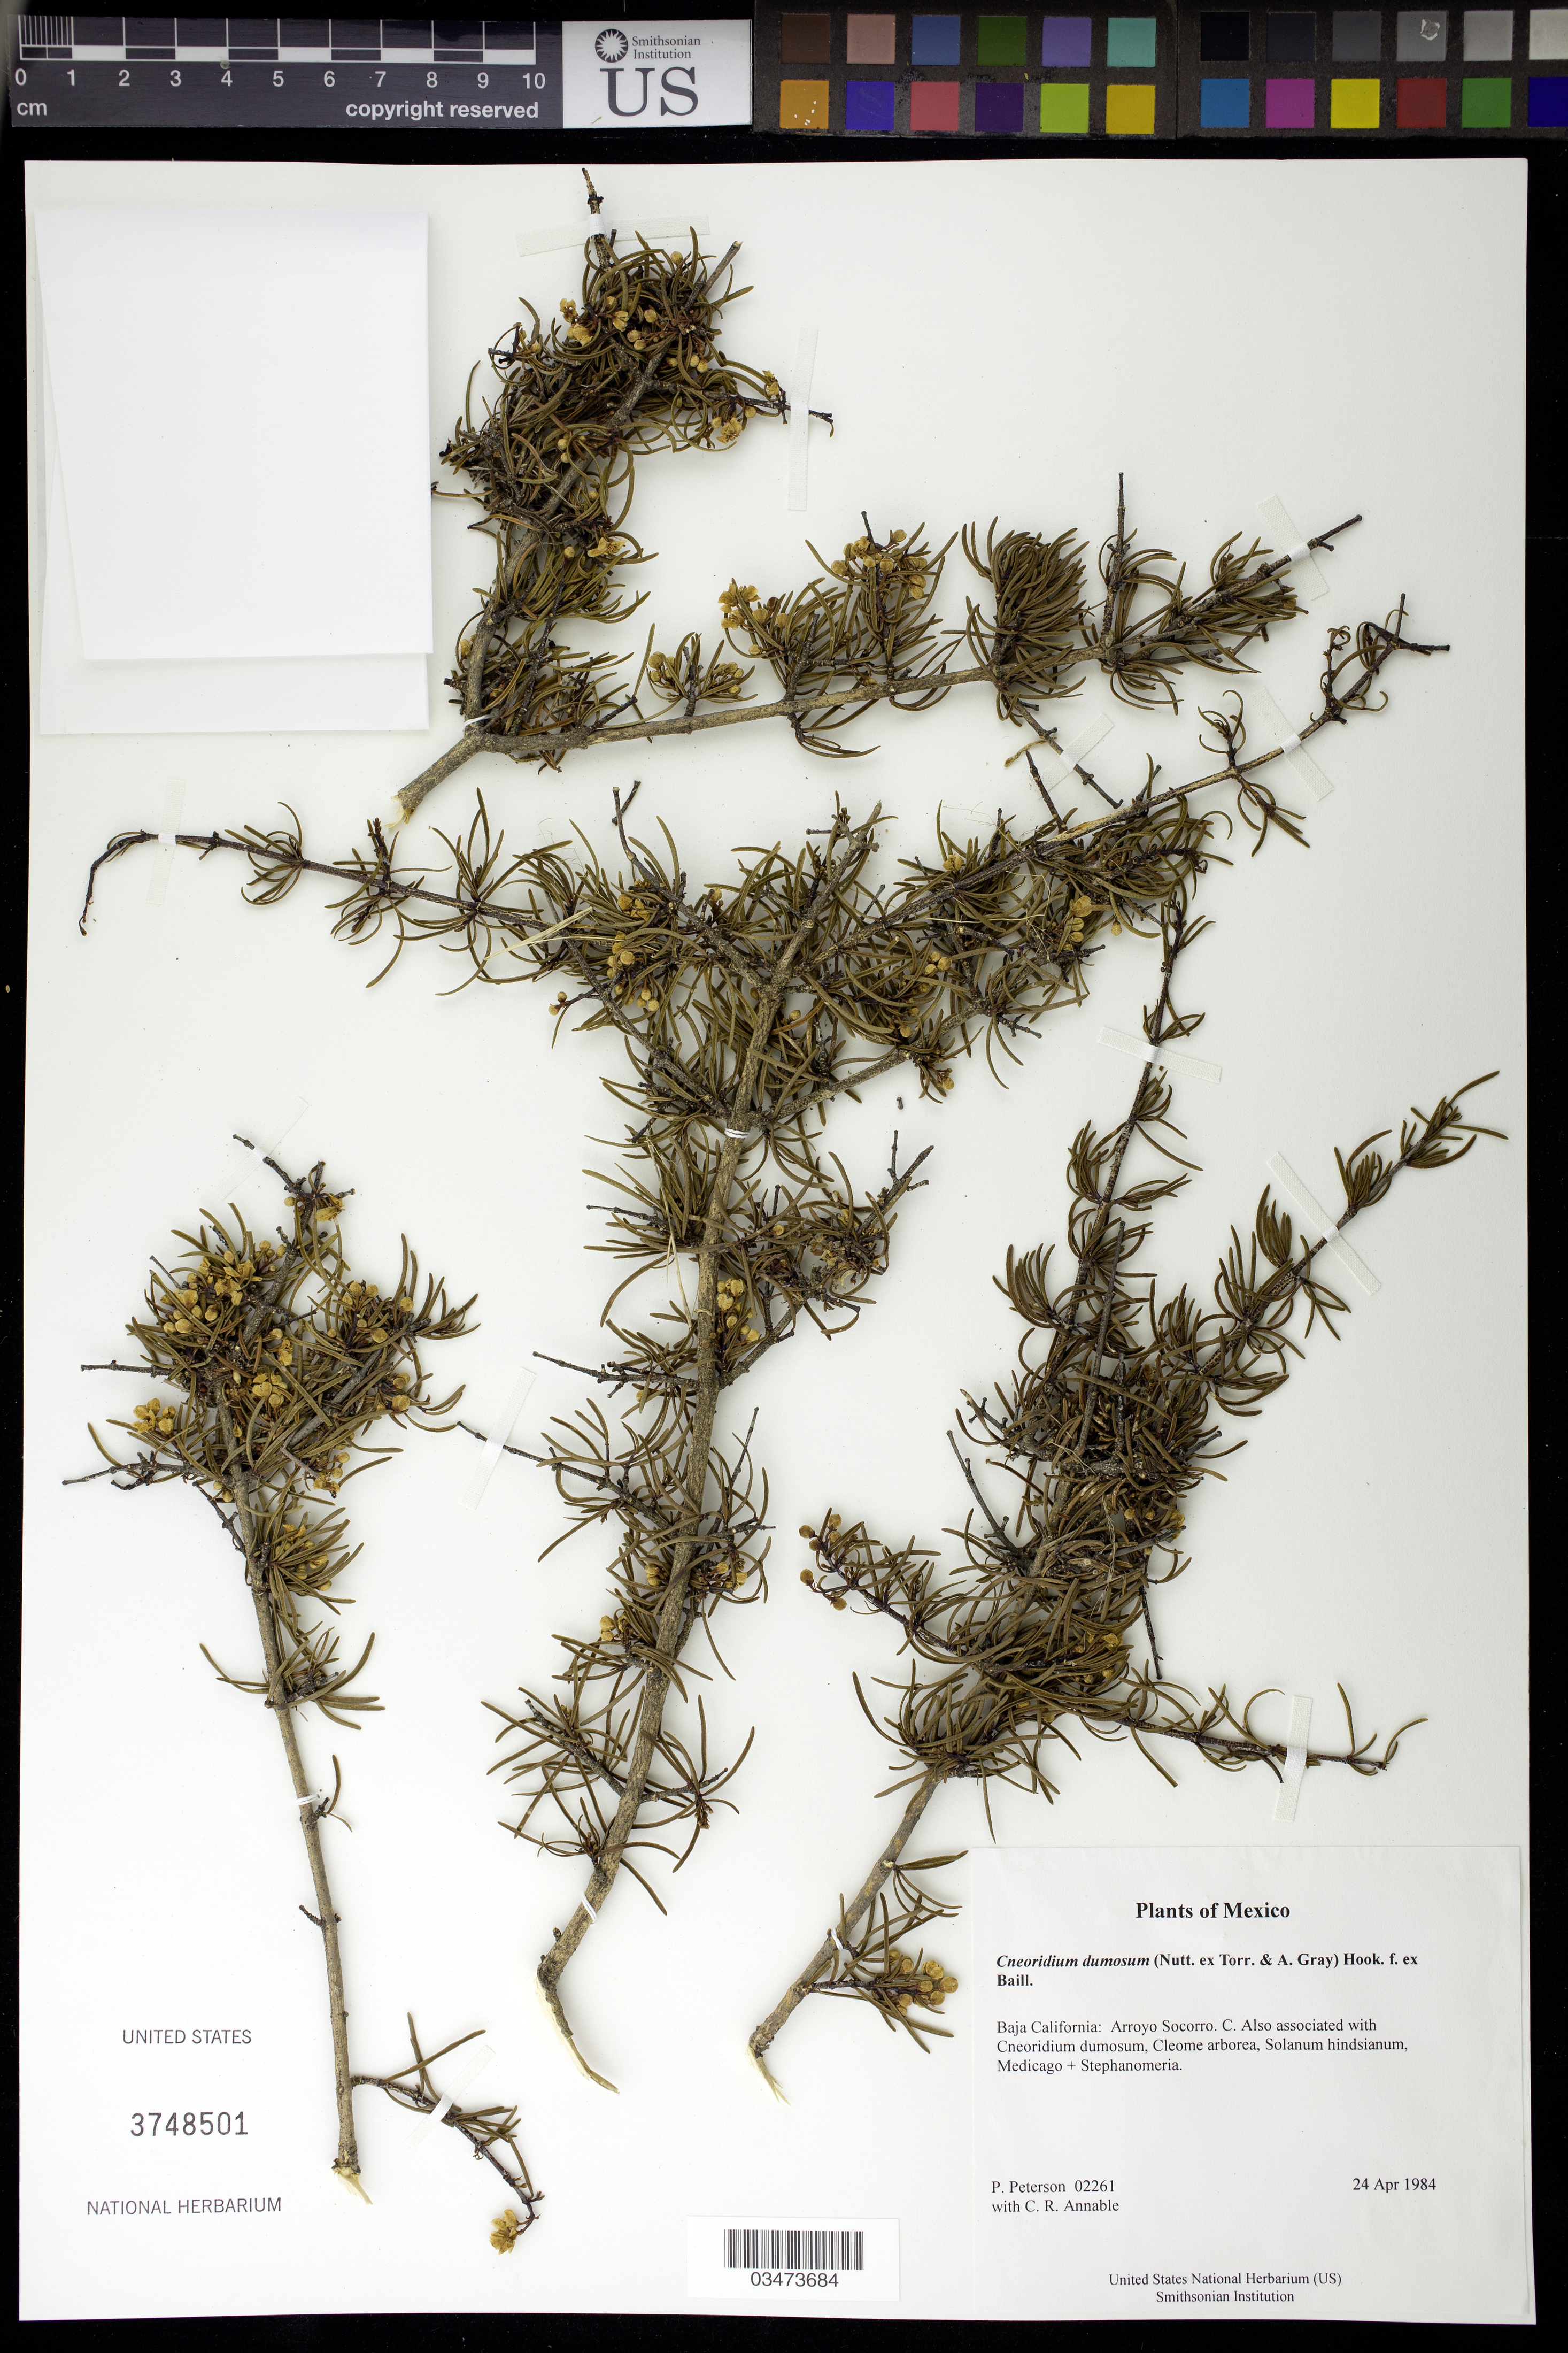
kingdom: Plantae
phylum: Tracheophyta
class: Magnoliopsida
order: Sapindales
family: Rutaceae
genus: Cneoridium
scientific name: Cneoridium dumosum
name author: (Nutt. ex Torr. & A. Gray) Hook. f. ex Baill.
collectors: P. M. Peterson & C. R. Annable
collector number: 02261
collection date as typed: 24 Apr 1984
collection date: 1984-04-24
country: Mexico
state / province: Baja California Norte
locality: Arroyo Socorro.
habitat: C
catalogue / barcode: US 3748501